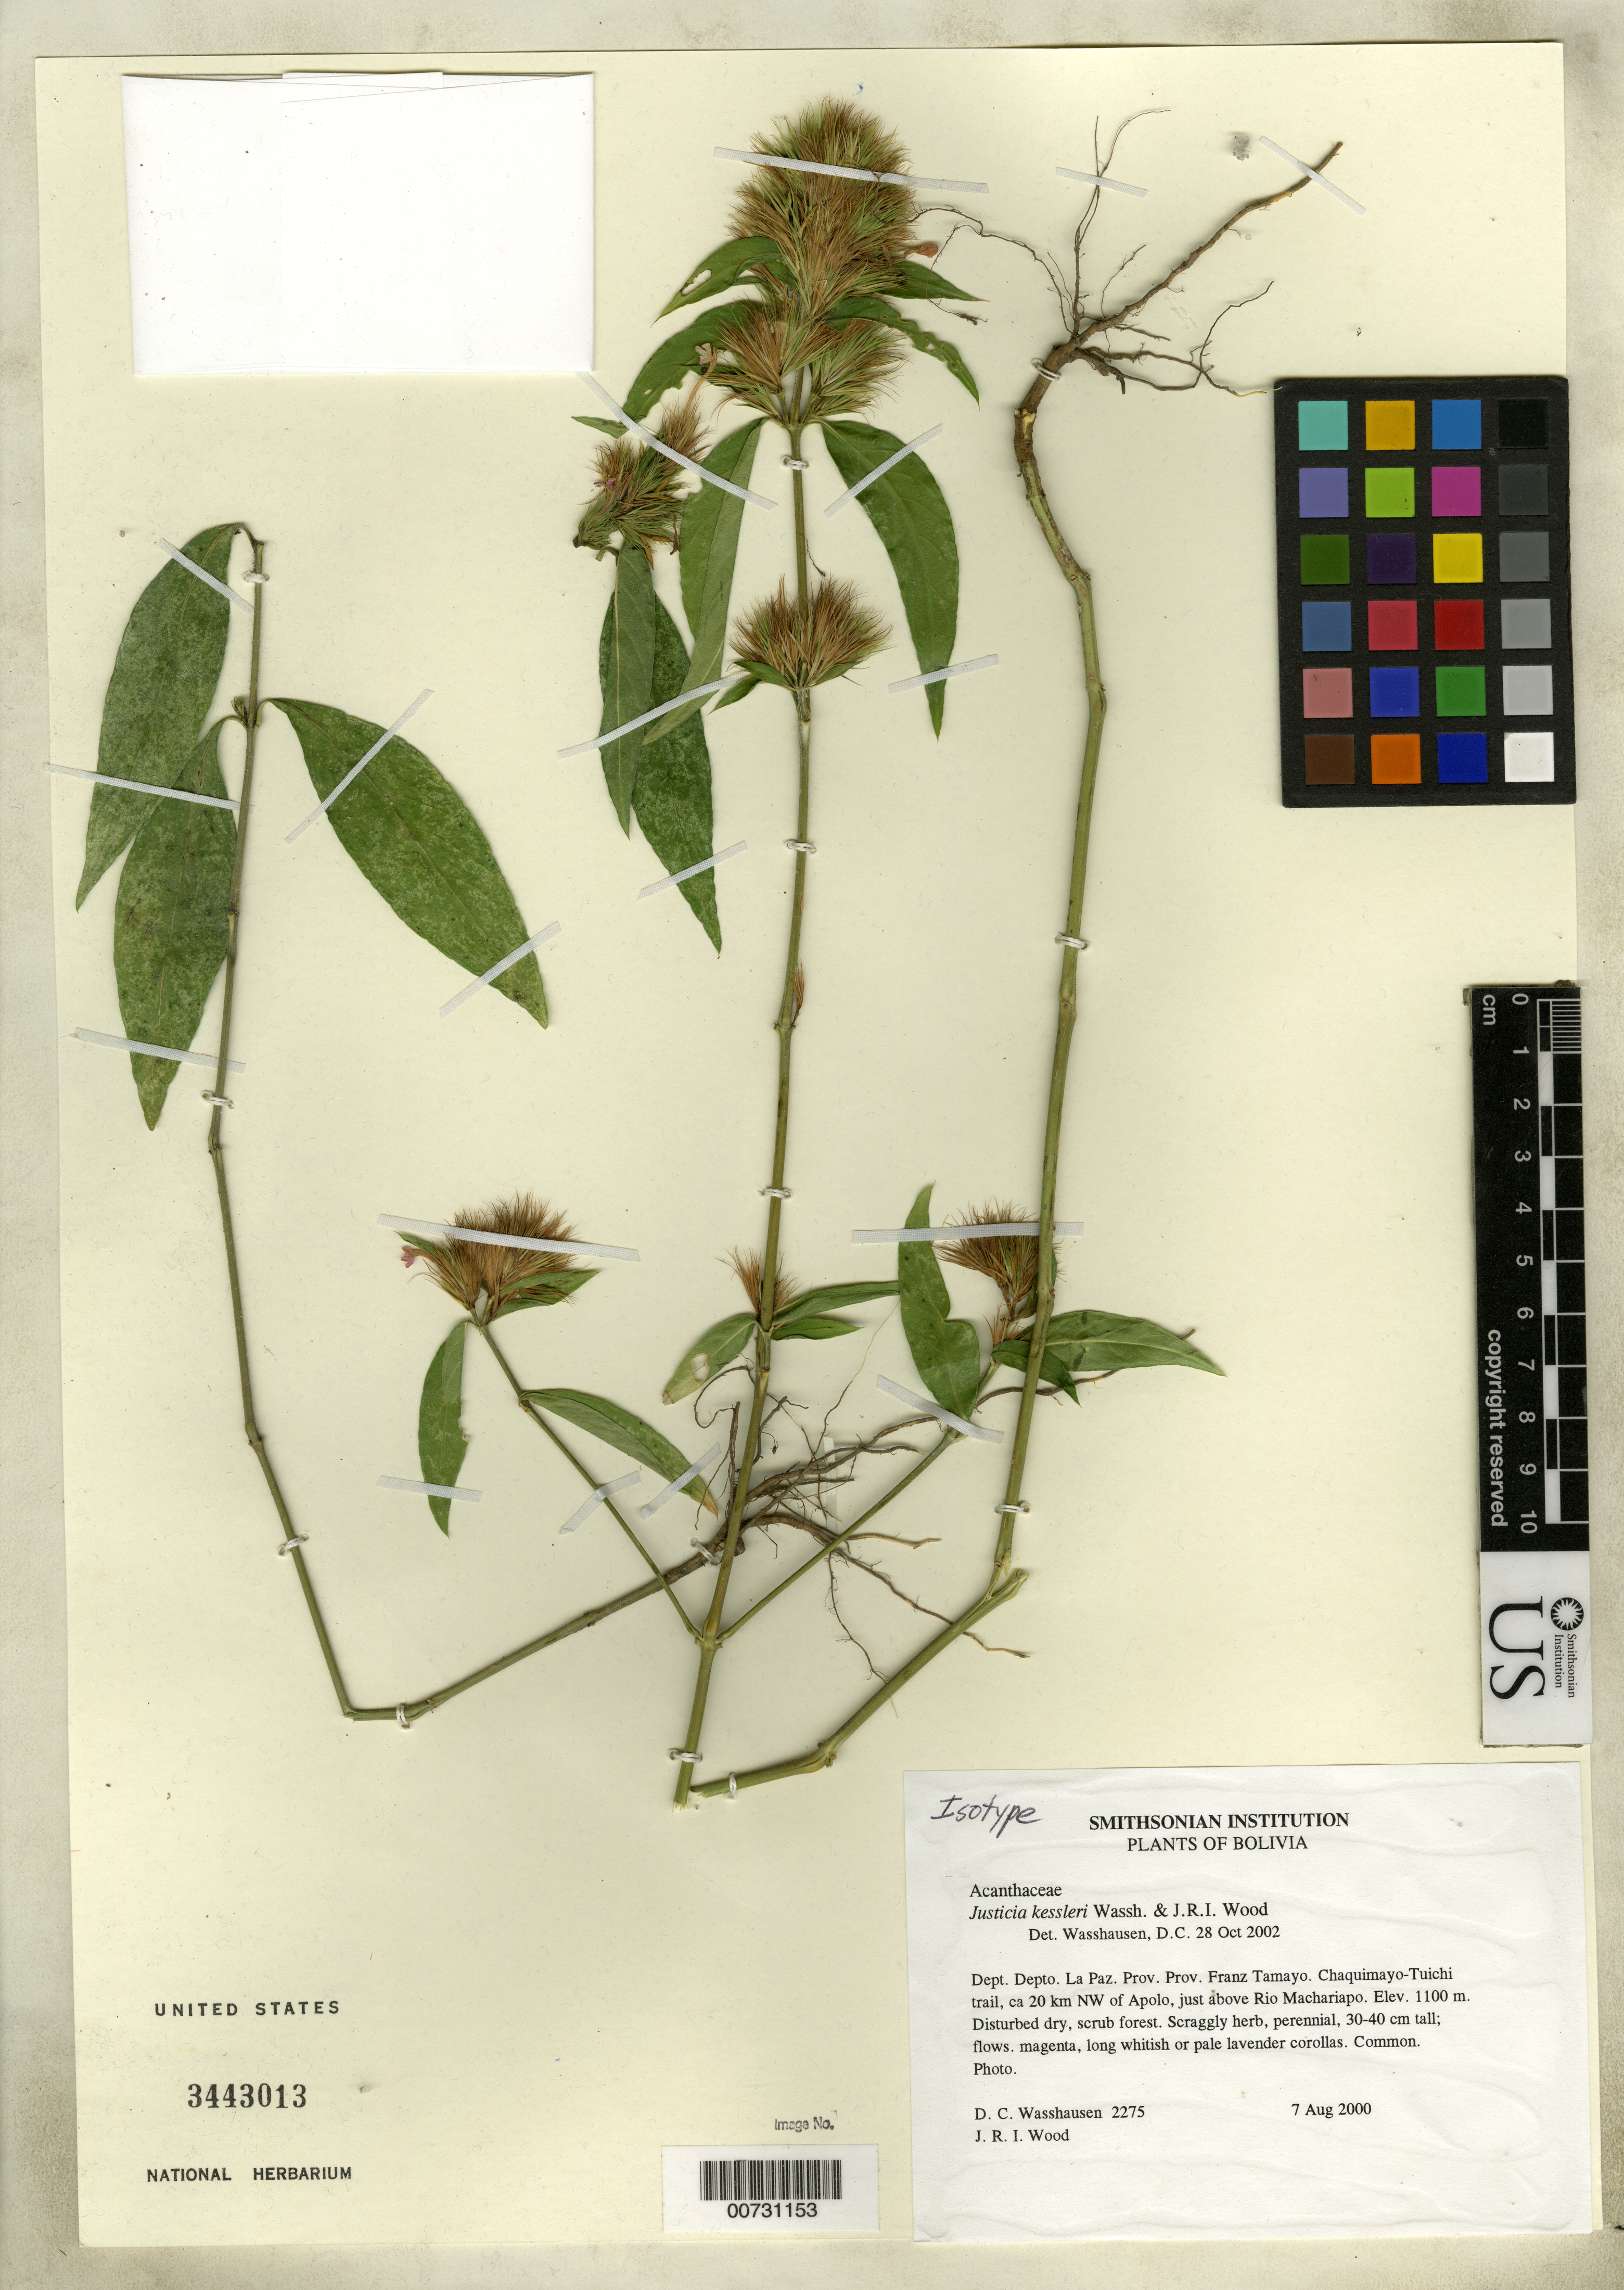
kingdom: Plantae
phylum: Tracheophyta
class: Magnoliopsida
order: Lamiales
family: Acanthaceae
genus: Justicia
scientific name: Justicia kessleri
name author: Wassh. & J.R.I. Wood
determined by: Wasshausen, Dieter C., (BOT), Smithsonian Institution - National Museum of Natural History (UNITED STATES)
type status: Isotype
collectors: D. C. Wasshausen & J. R. I. Wood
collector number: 2275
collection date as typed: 07 Aug 2000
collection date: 2000-08-07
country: Bolivia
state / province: La Paz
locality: Prov. Franz Tamayo, Chaquimayo-Tuichi trail, ca. 20 km NW of Apolo, just above Rio Machariapo.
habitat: Disturbed dry, scrub forest.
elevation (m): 1100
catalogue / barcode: US 3443013